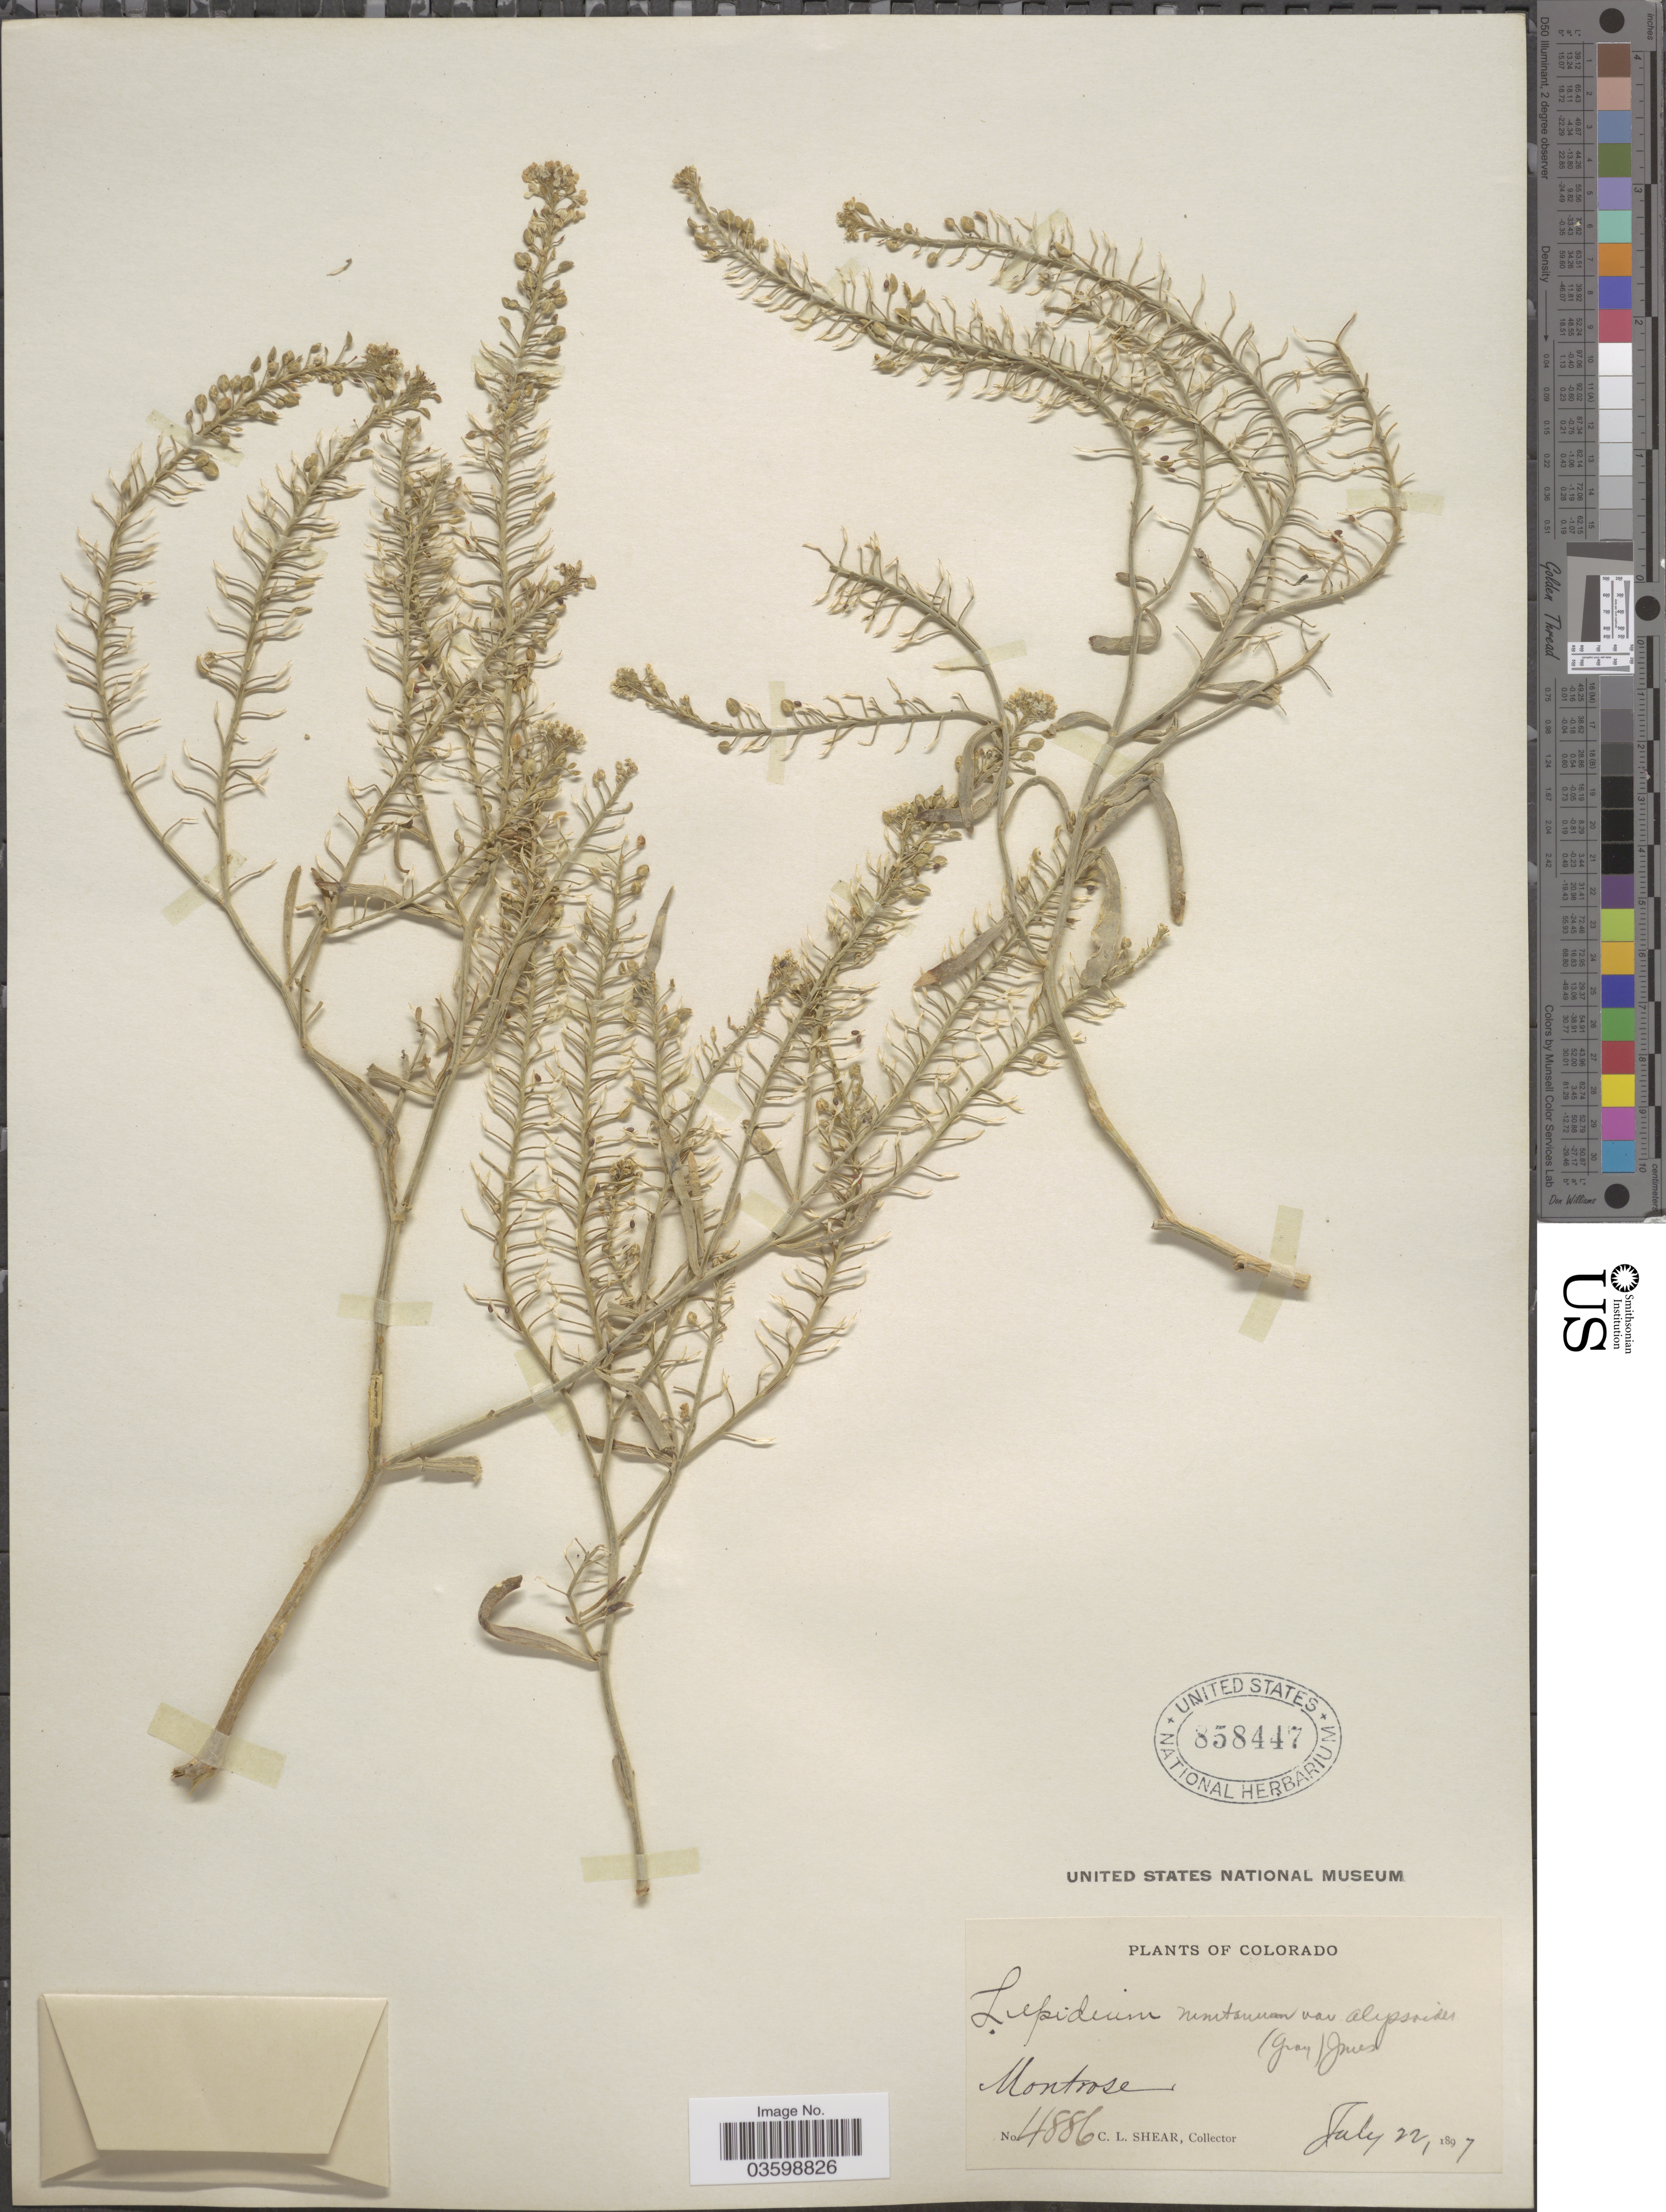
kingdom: Plantae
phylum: Tracheophyta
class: Magnoliopsida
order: Brassicales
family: Brassicaceae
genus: Lepidium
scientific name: Lepidium montanum var. alyssoides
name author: (A. Gray) M.E. Jones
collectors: C. L. Shear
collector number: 4886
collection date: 1897-07-22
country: United States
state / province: Colorado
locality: Montrose.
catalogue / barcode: US 858447